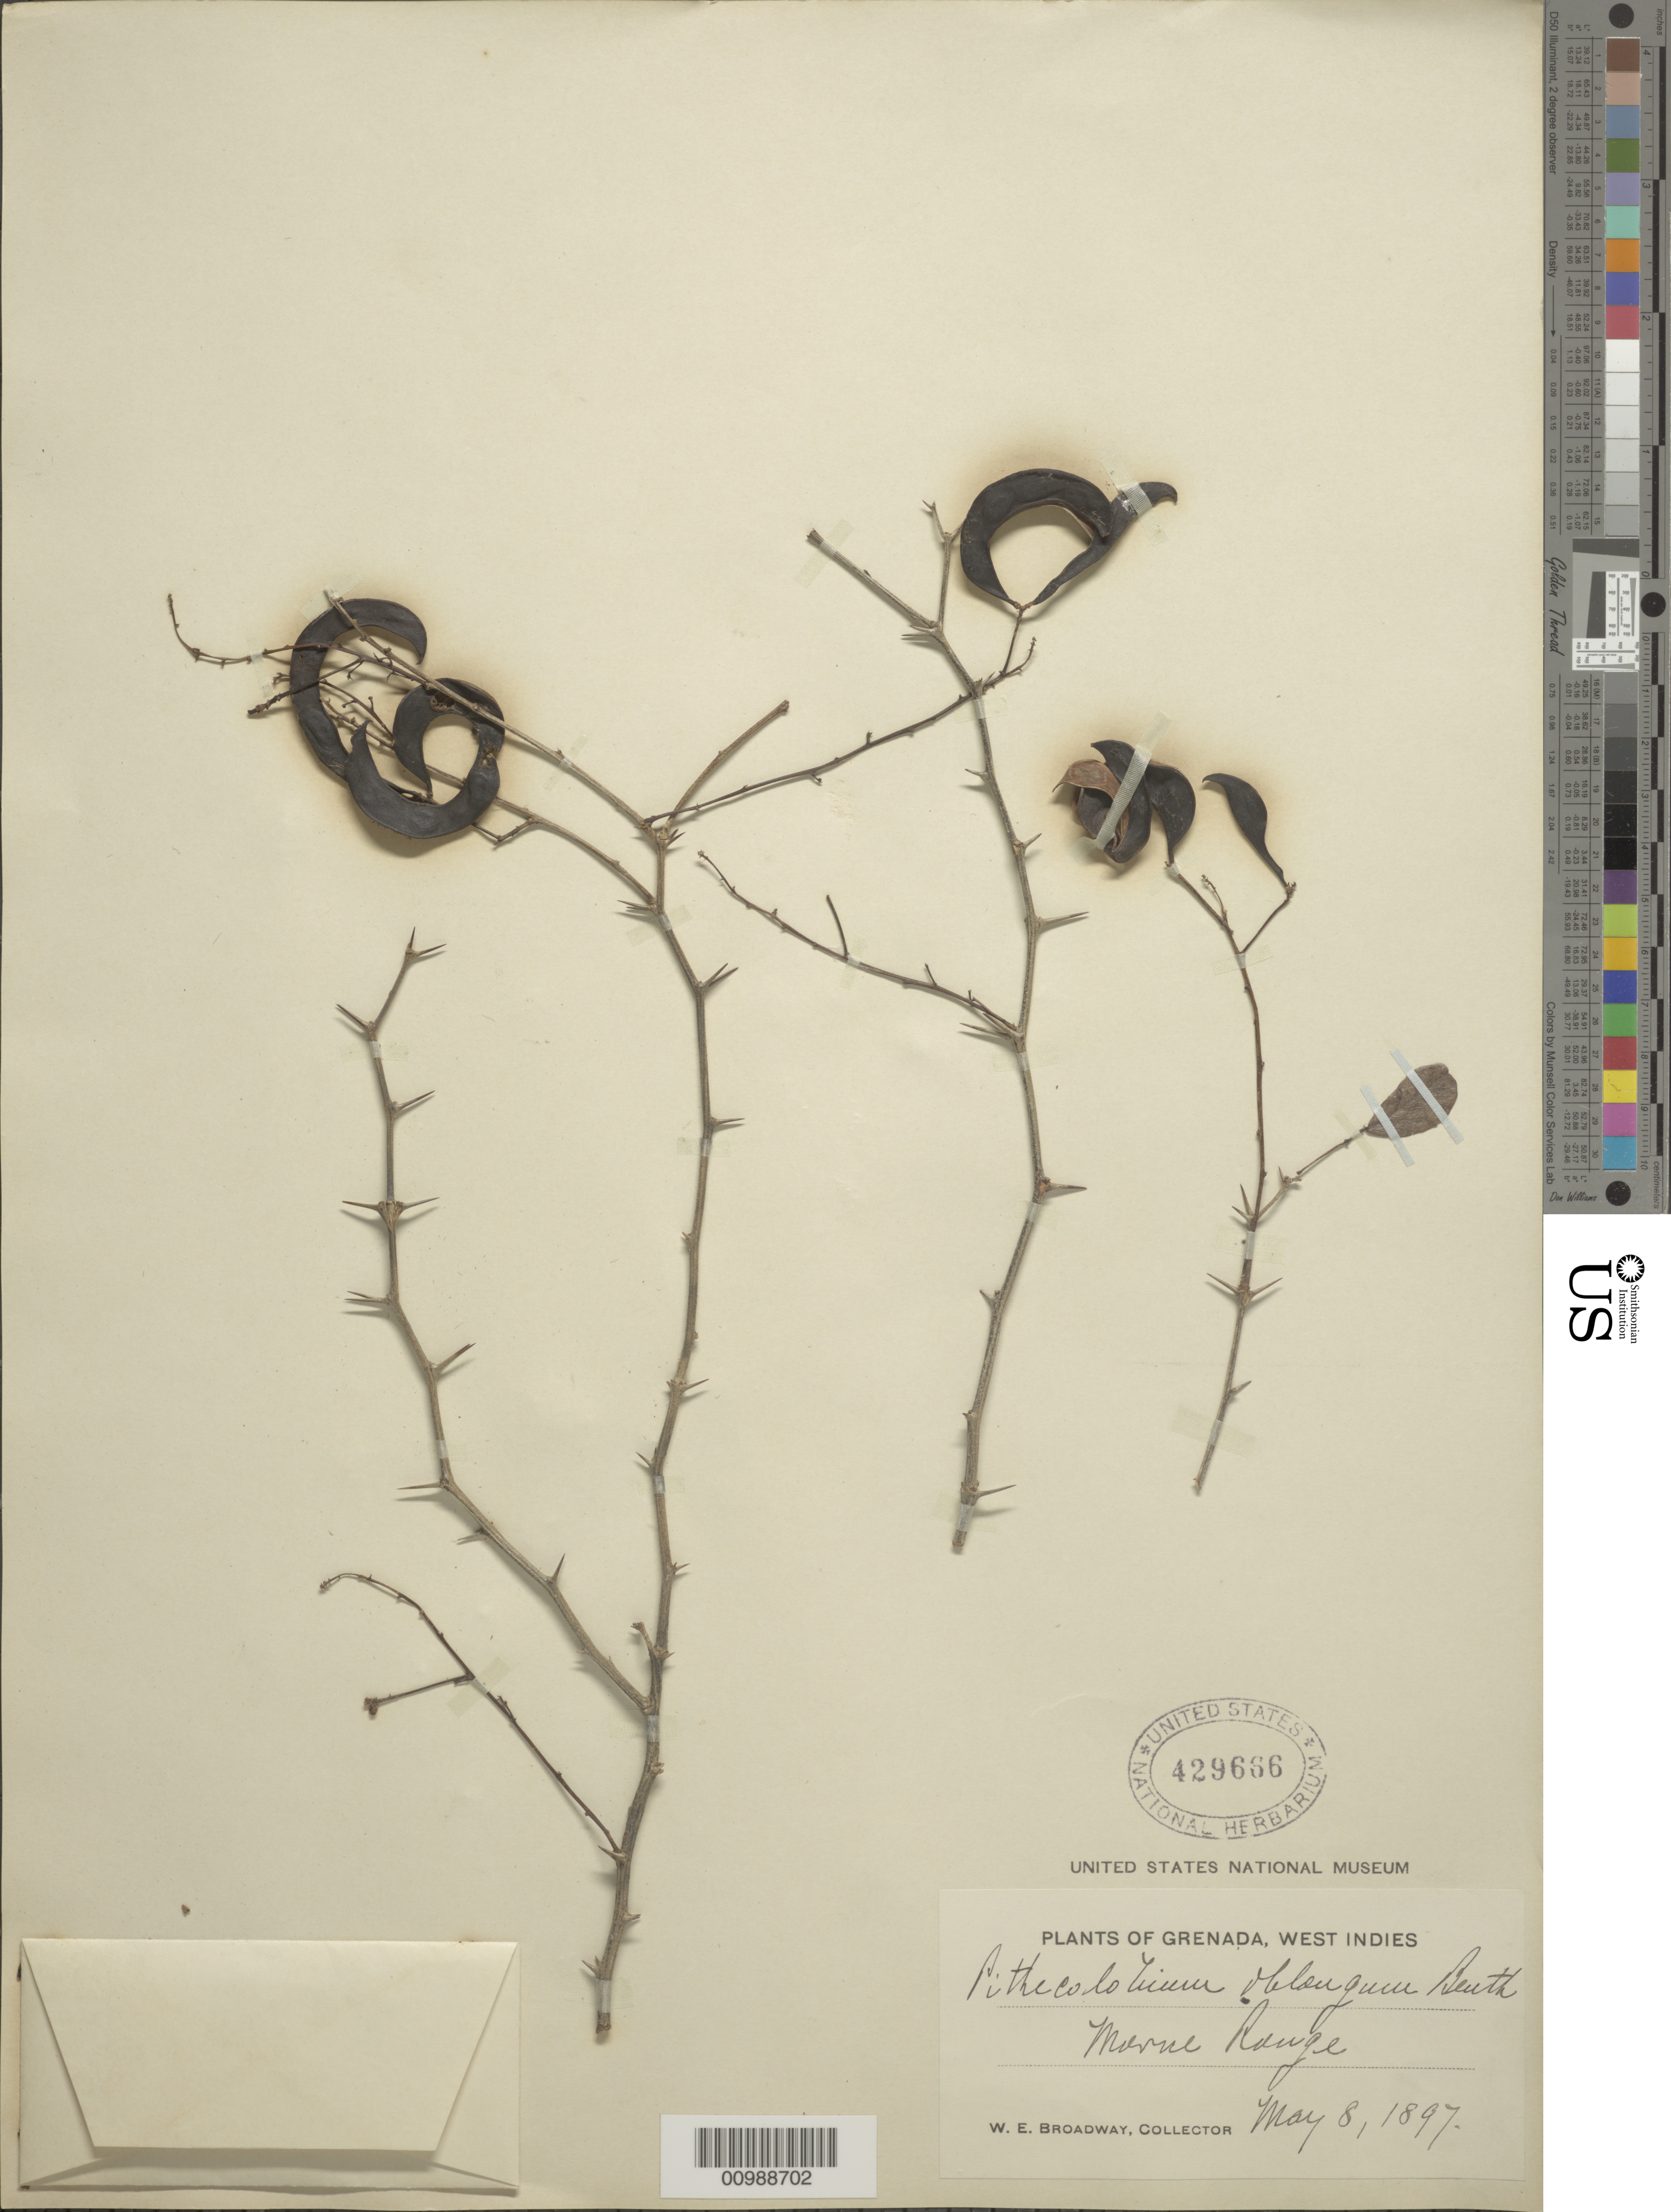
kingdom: Plantae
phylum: Tracheophyta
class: Magnoliopsida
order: Fabales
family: Fabaceae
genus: Pithecellobium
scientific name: Pithecellobium oblongum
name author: Benth.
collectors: W. E. Broadway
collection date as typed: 08 May 1897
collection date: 1897-05-08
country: Grenada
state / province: Saint George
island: Grenada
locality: Morne Rouge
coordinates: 0 N, 0 E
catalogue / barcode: US 429666